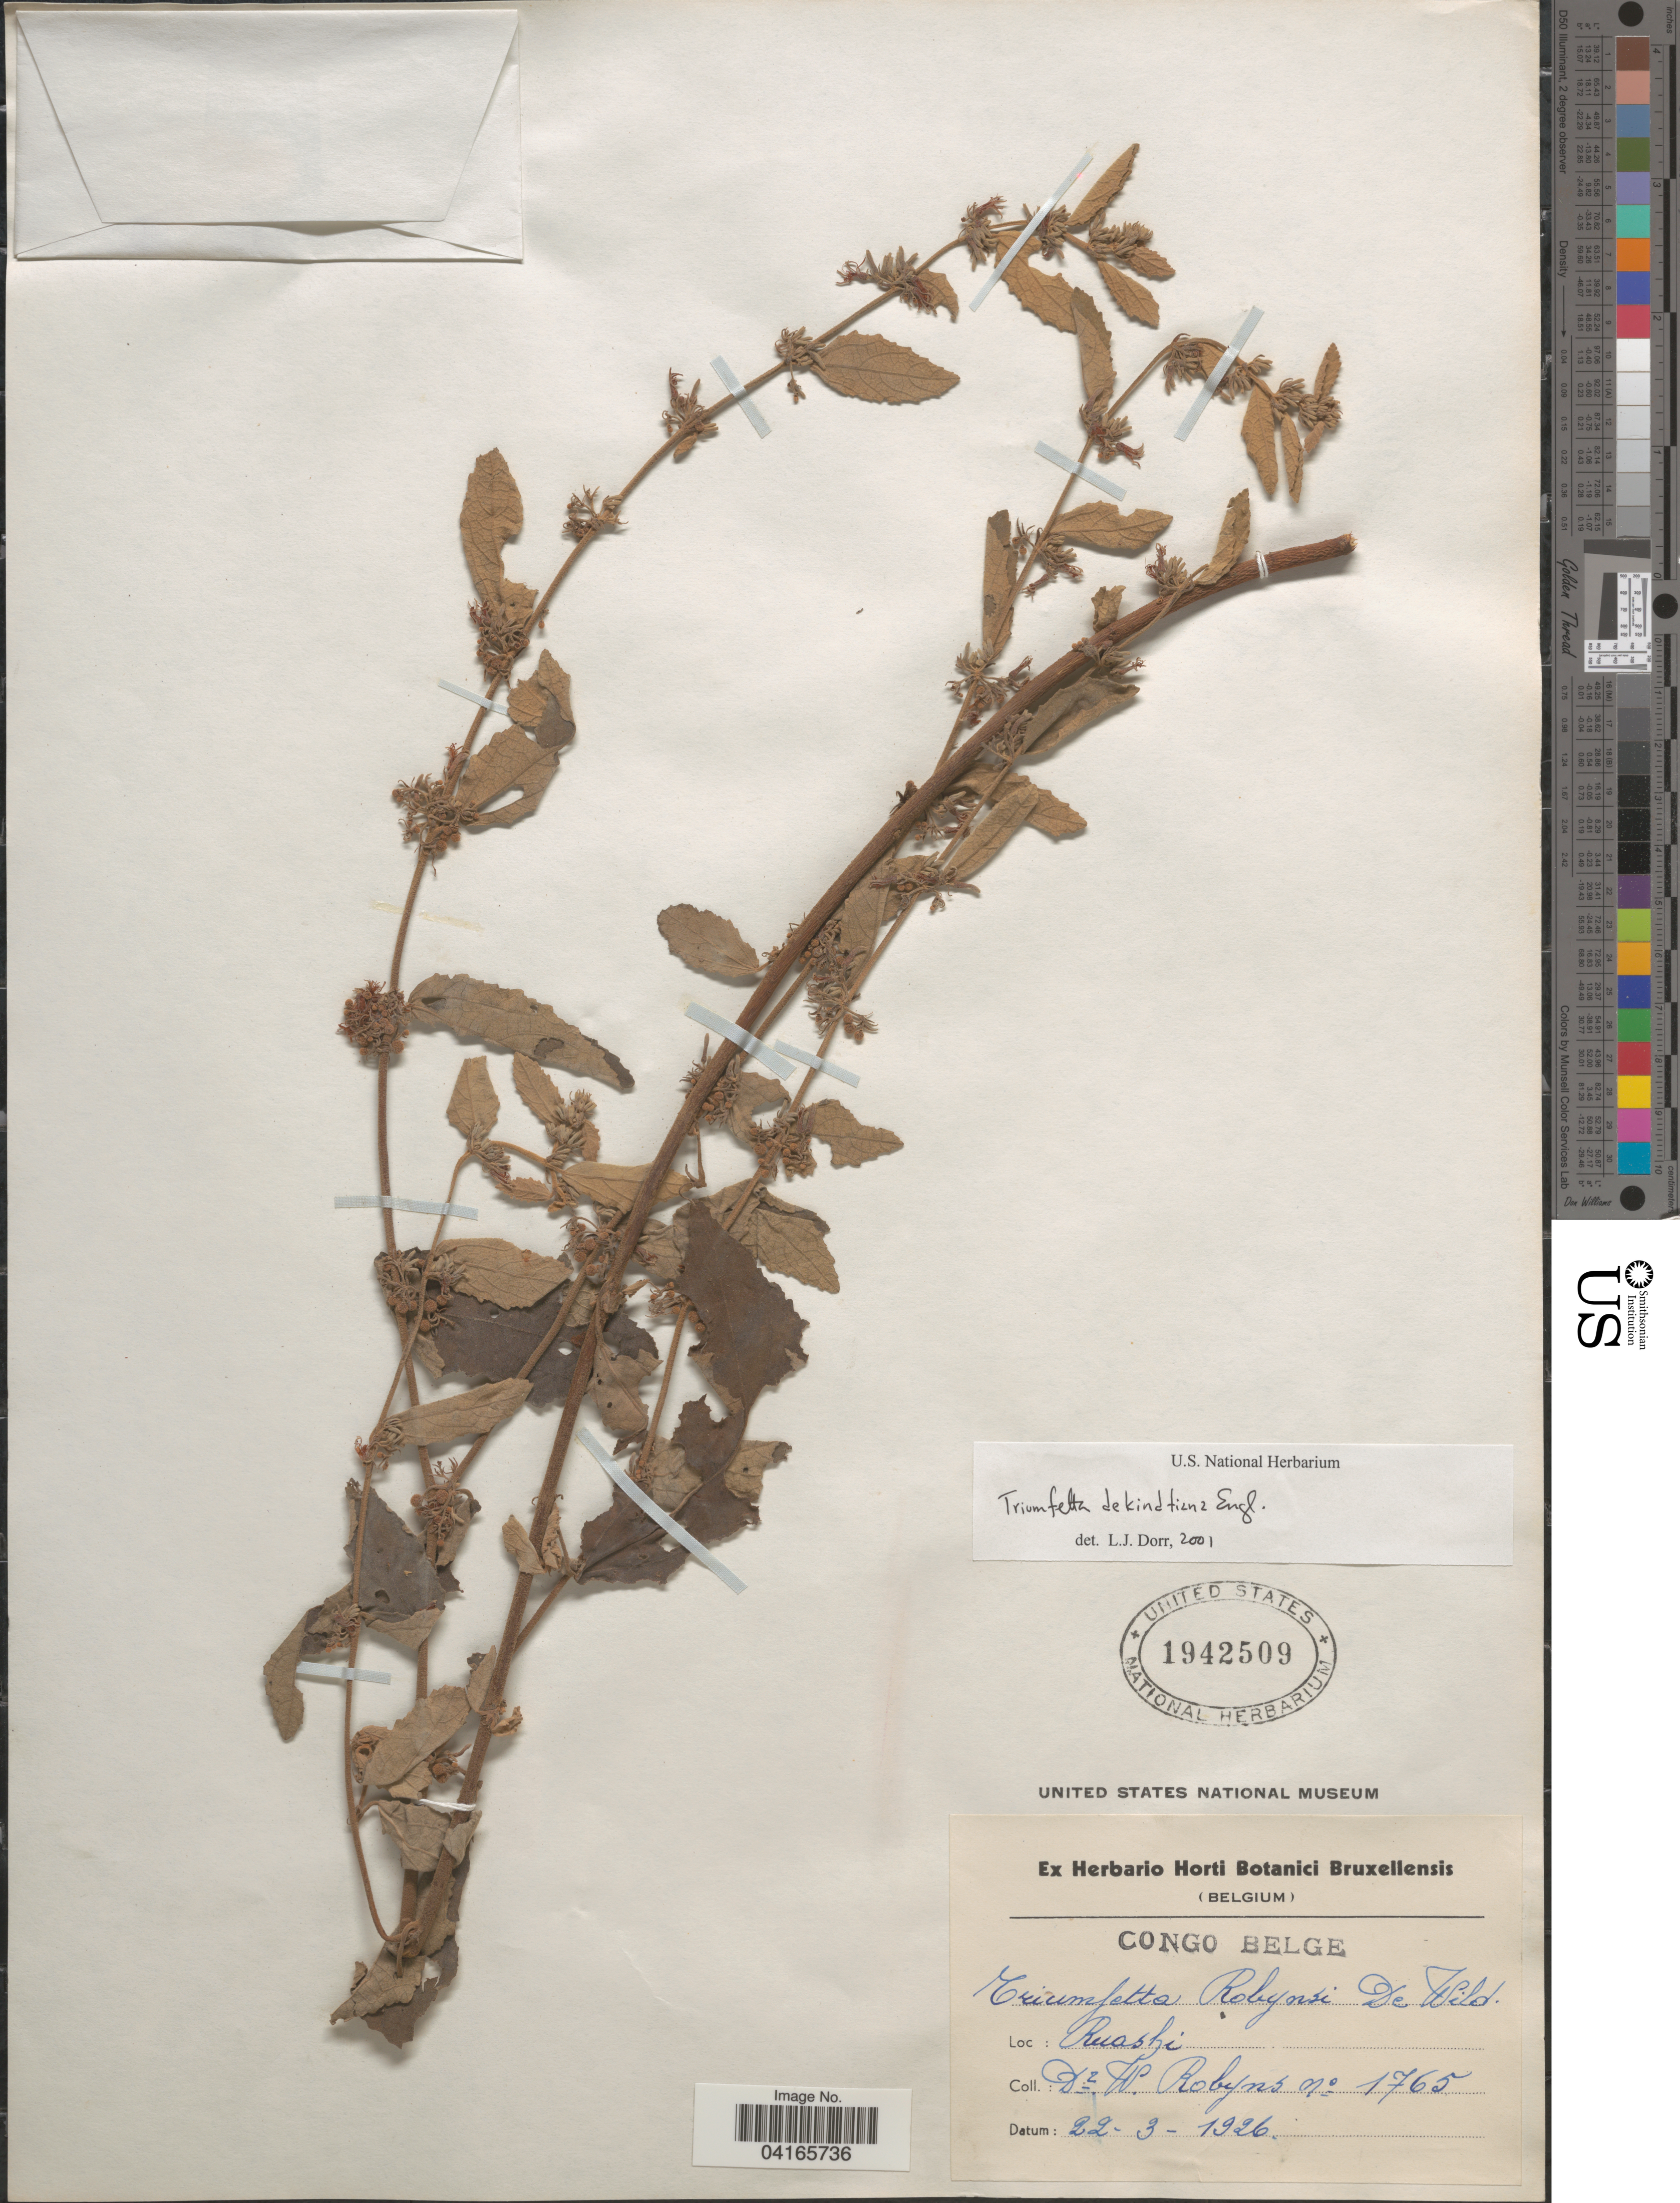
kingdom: Plantae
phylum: Tracheophyta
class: Magnoliopsida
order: Malvales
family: Malvaceae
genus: Triumfetta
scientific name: Triumfetta dekindtiana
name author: Engl.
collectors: W. Robyns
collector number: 1765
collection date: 1926-03-22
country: Congo, Democratic Republic of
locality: Congo Belge. Ruashi.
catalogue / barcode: US 1942509